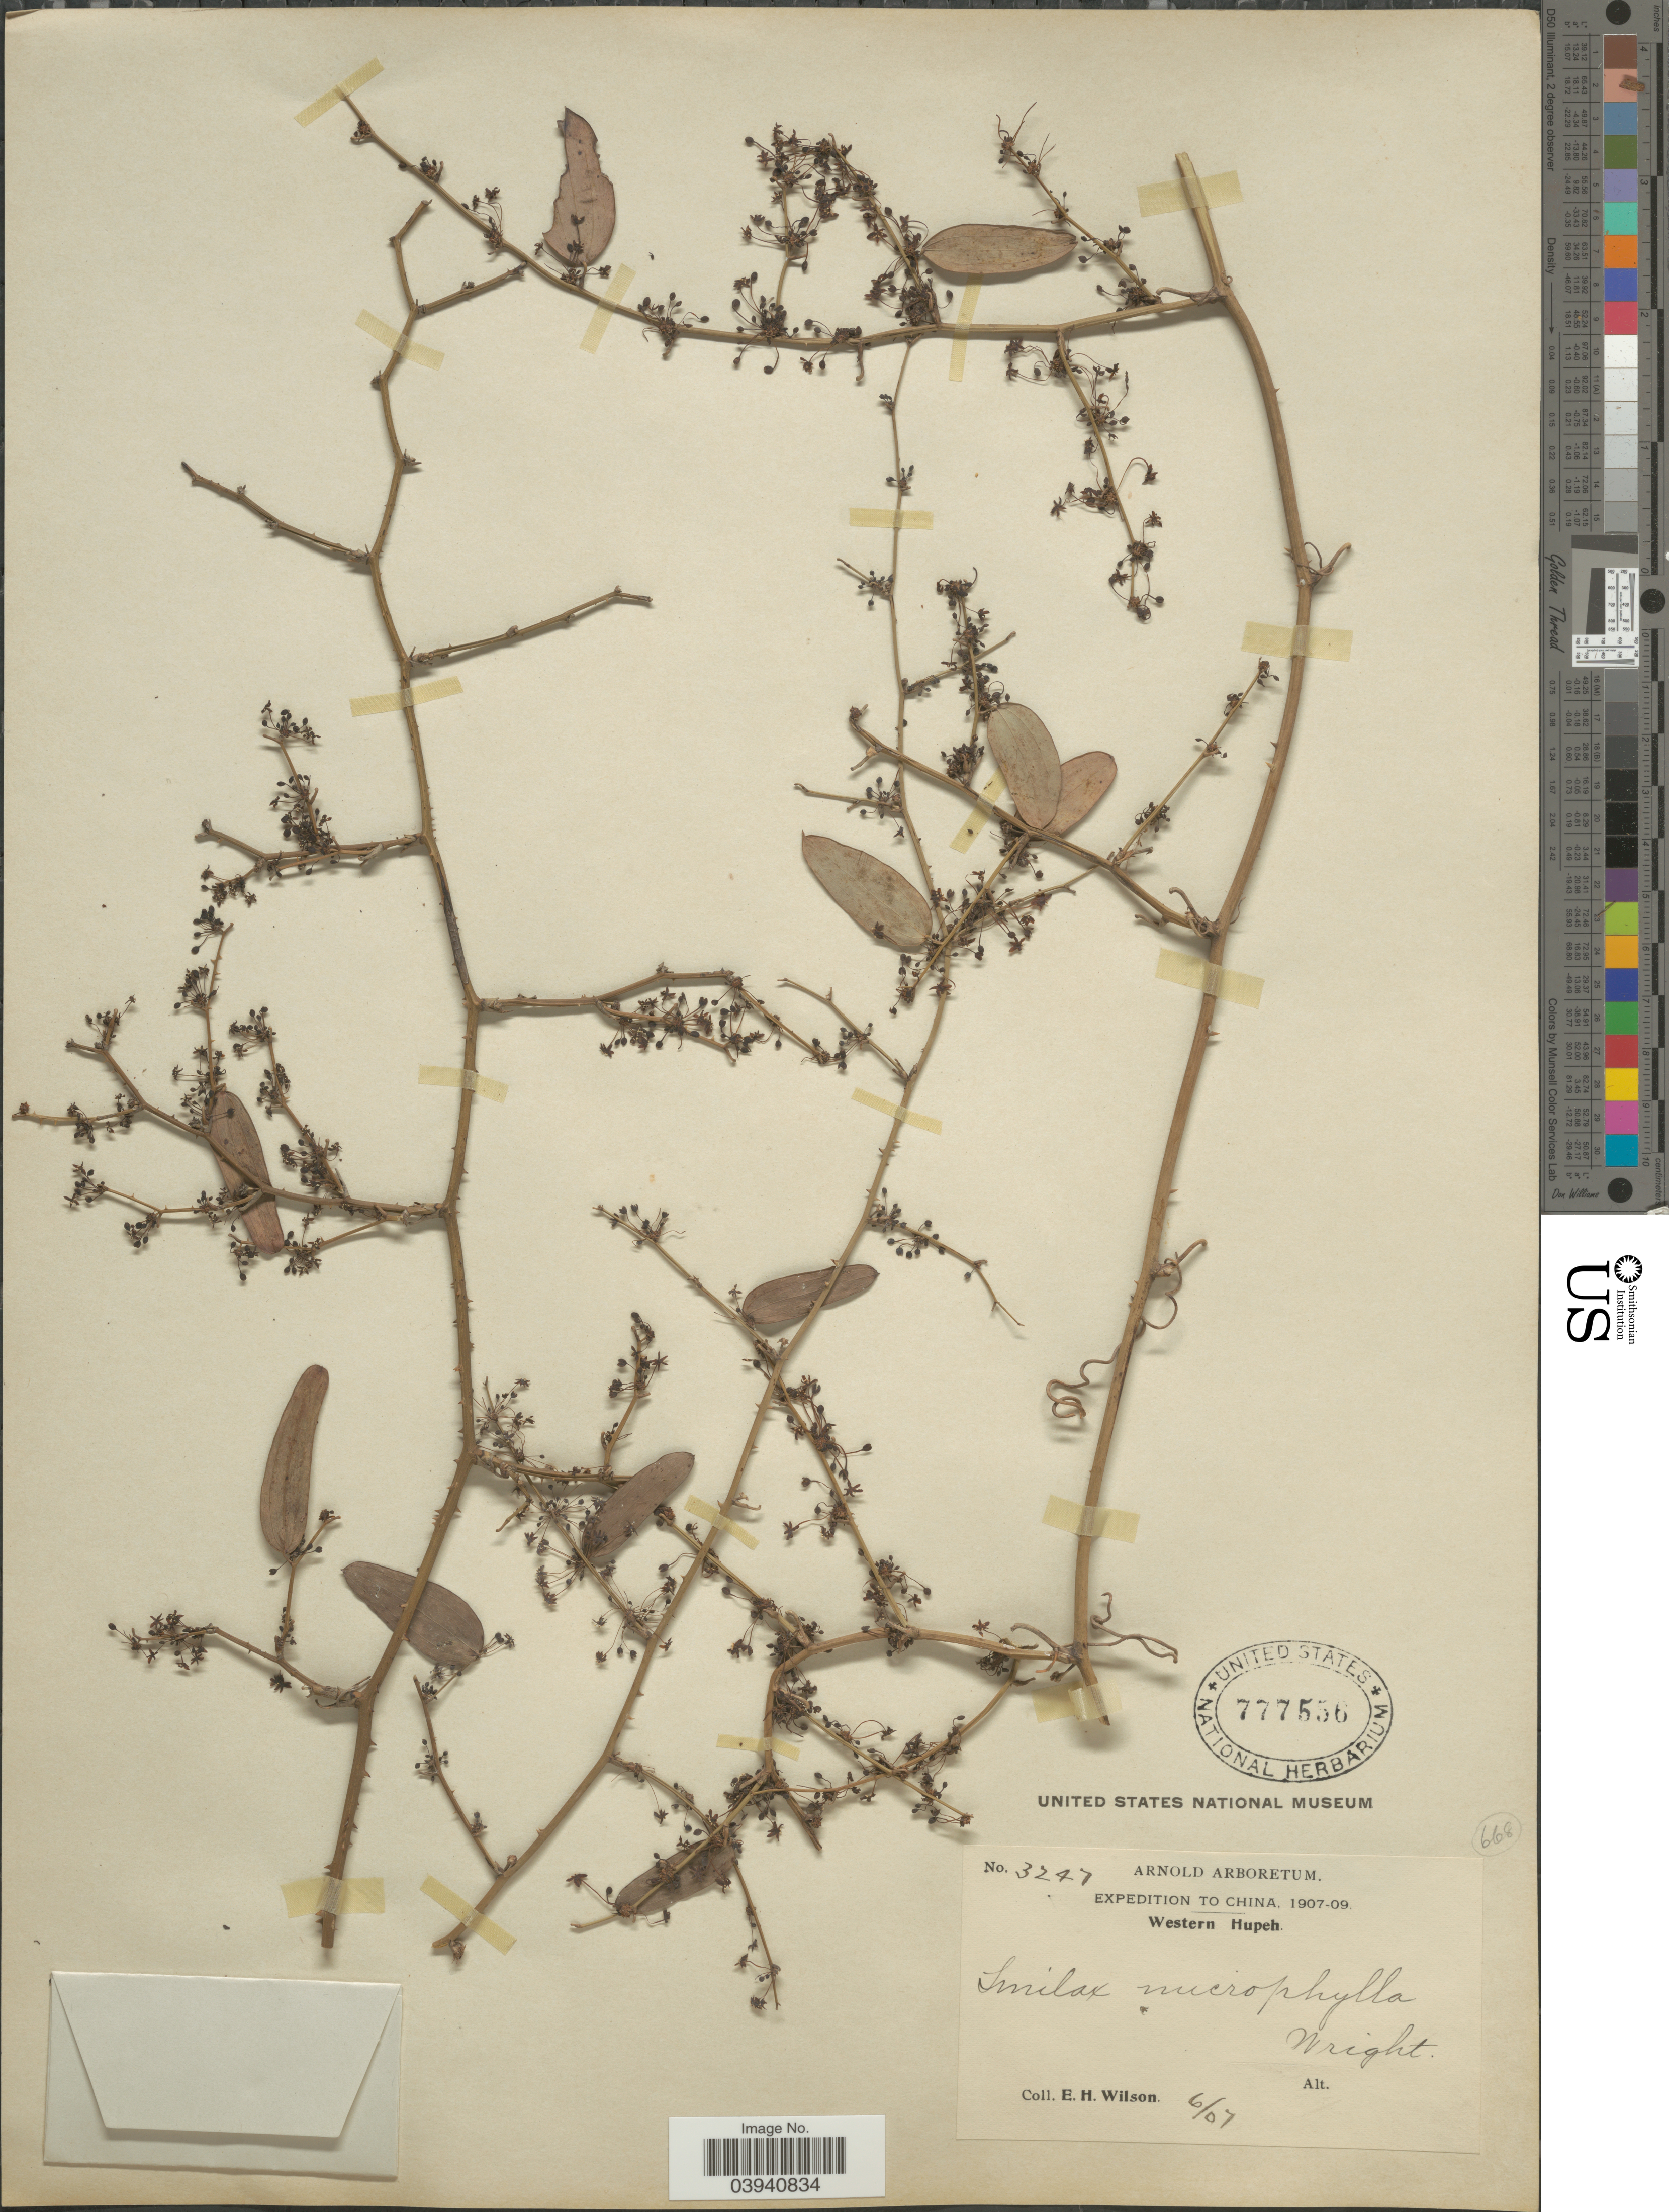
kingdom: Plantae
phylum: Tracheophyta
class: Liliopsida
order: Liliales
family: Smilacaceae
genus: Smilax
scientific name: Smilax microphylla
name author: C.H. Wright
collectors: E. Wilson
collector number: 3247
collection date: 1907-06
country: China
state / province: Hubei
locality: Western Hupeh.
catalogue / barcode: US 777556